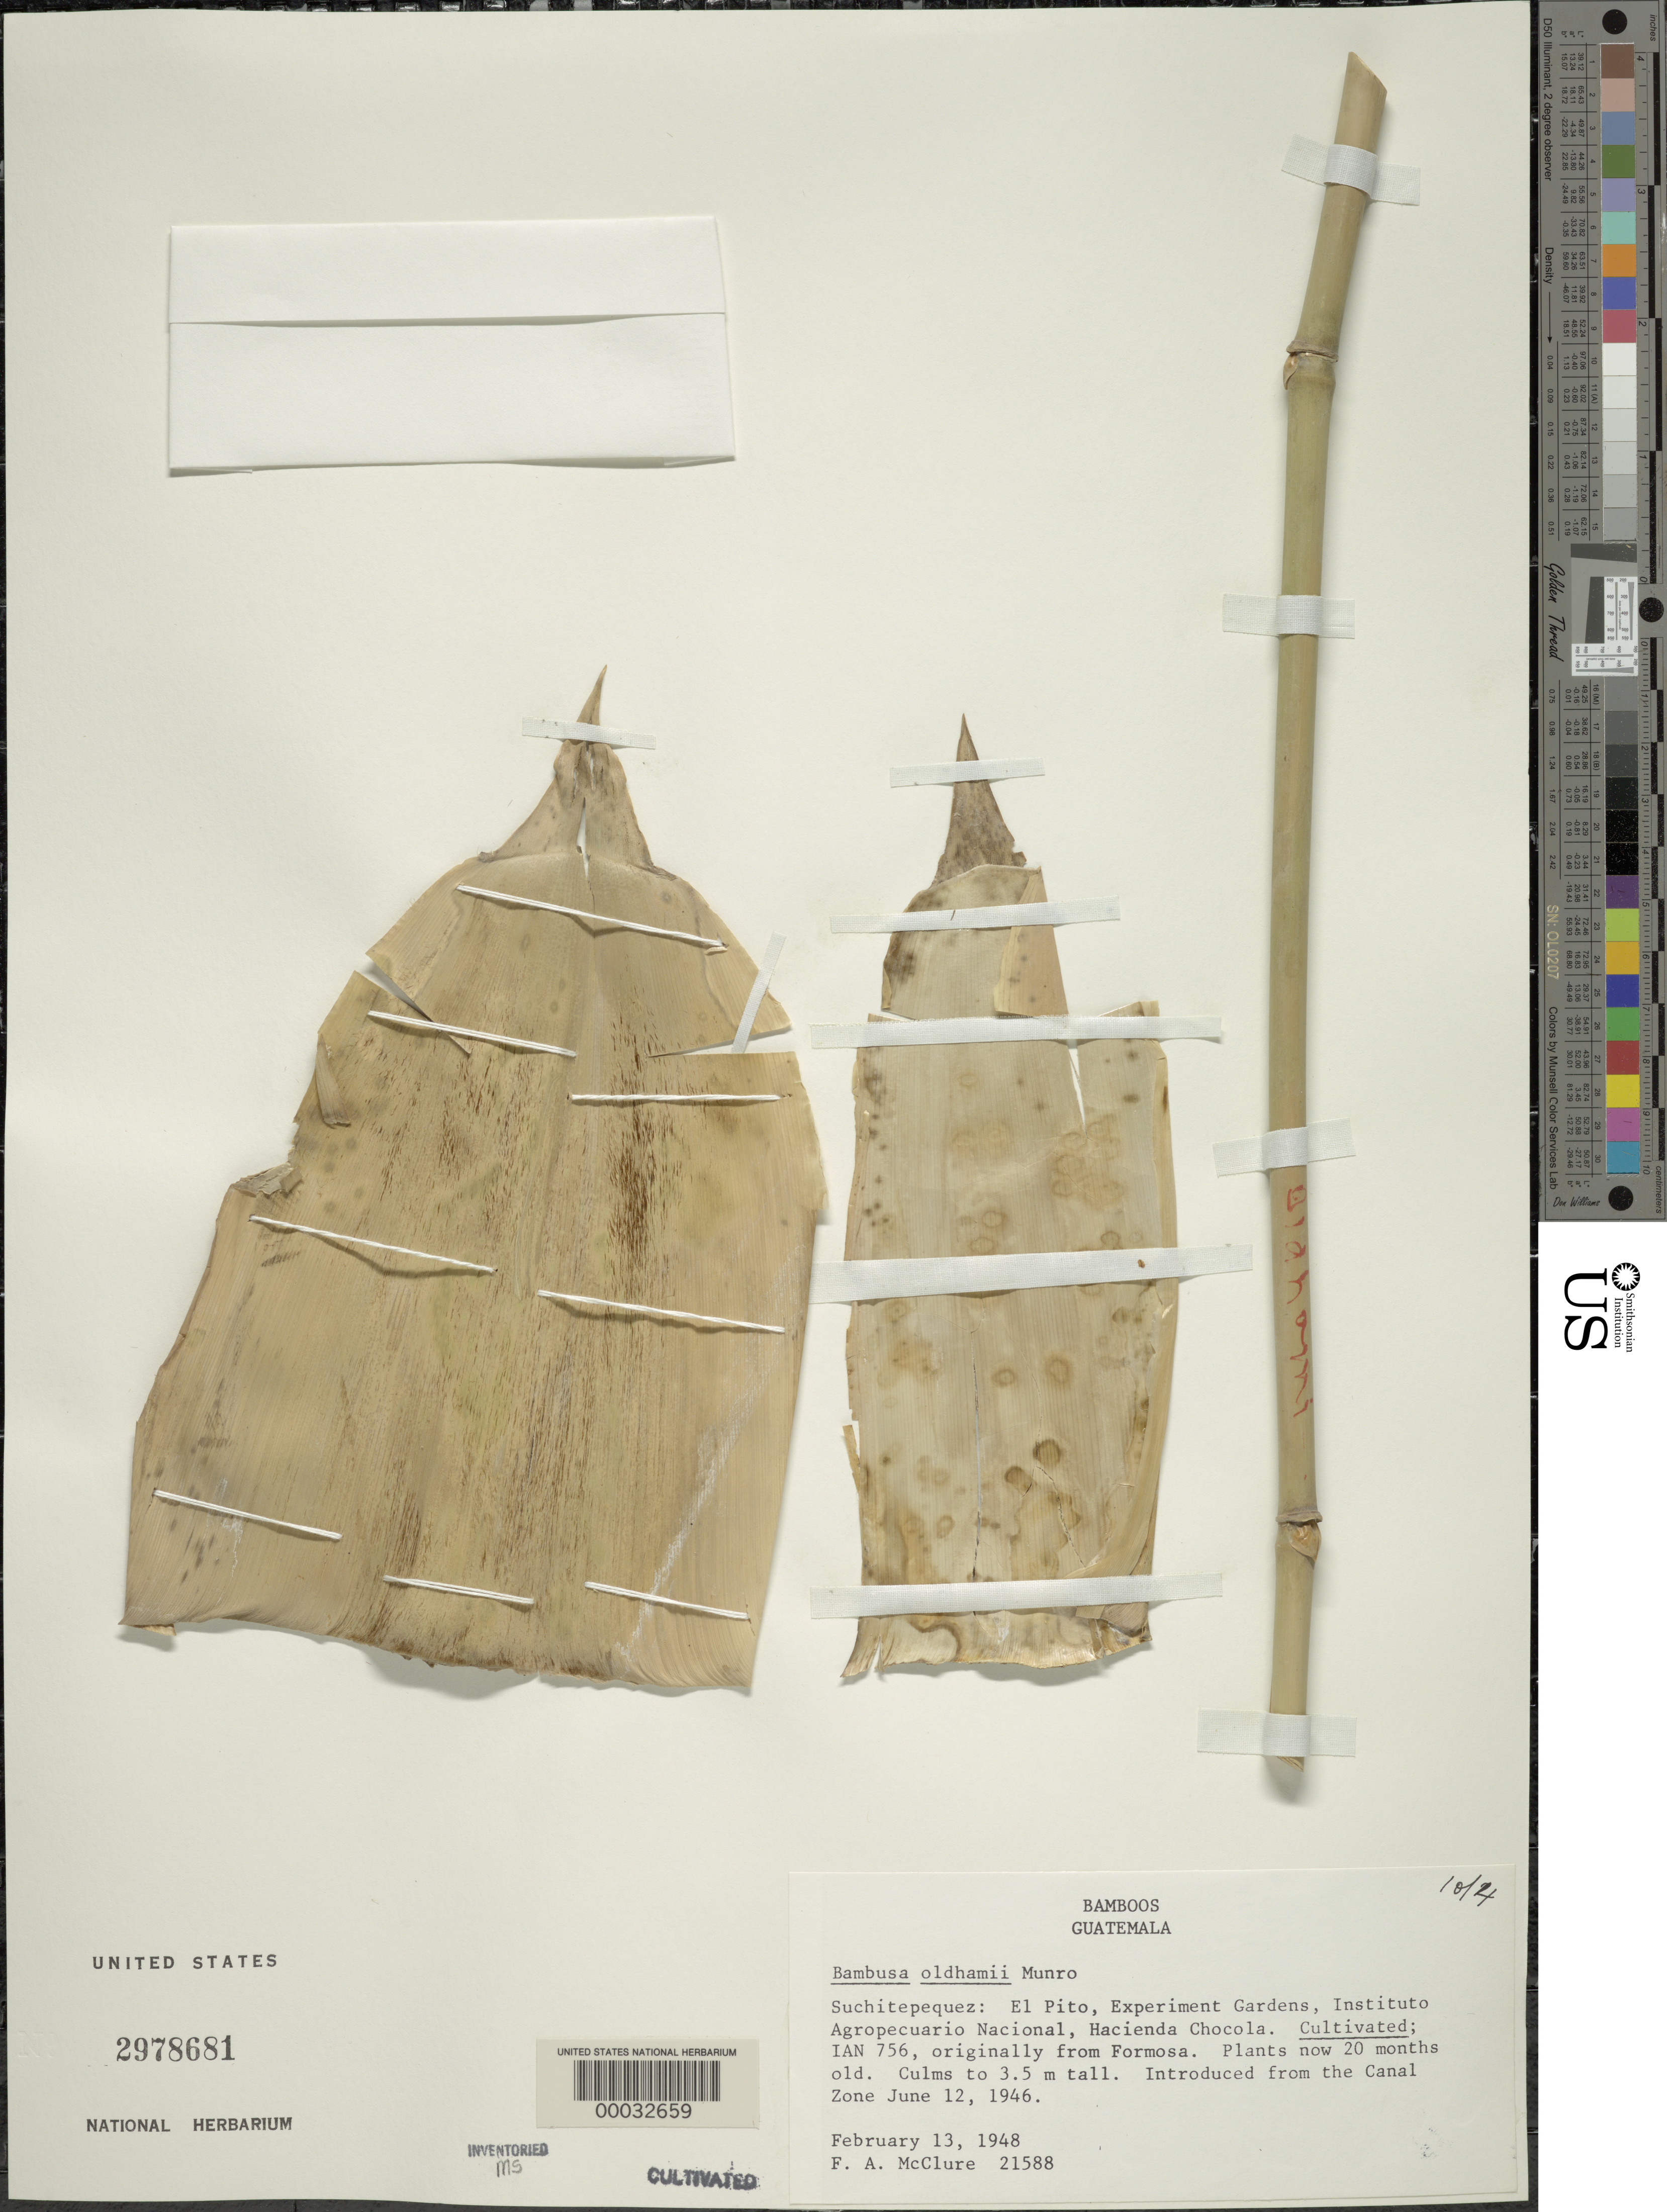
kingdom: Plantae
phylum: Tracheophyta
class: Liliopsida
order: Poales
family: Poaceae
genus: Bambusa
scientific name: Bambusa oldhamii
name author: Munro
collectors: F. A. McClure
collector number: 21588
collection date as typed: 13 Feb 1948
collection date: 1948-02-13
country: Guatemala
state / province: Suchitepéquez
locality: Experimental garden - El Pito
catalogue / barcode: US 2978681